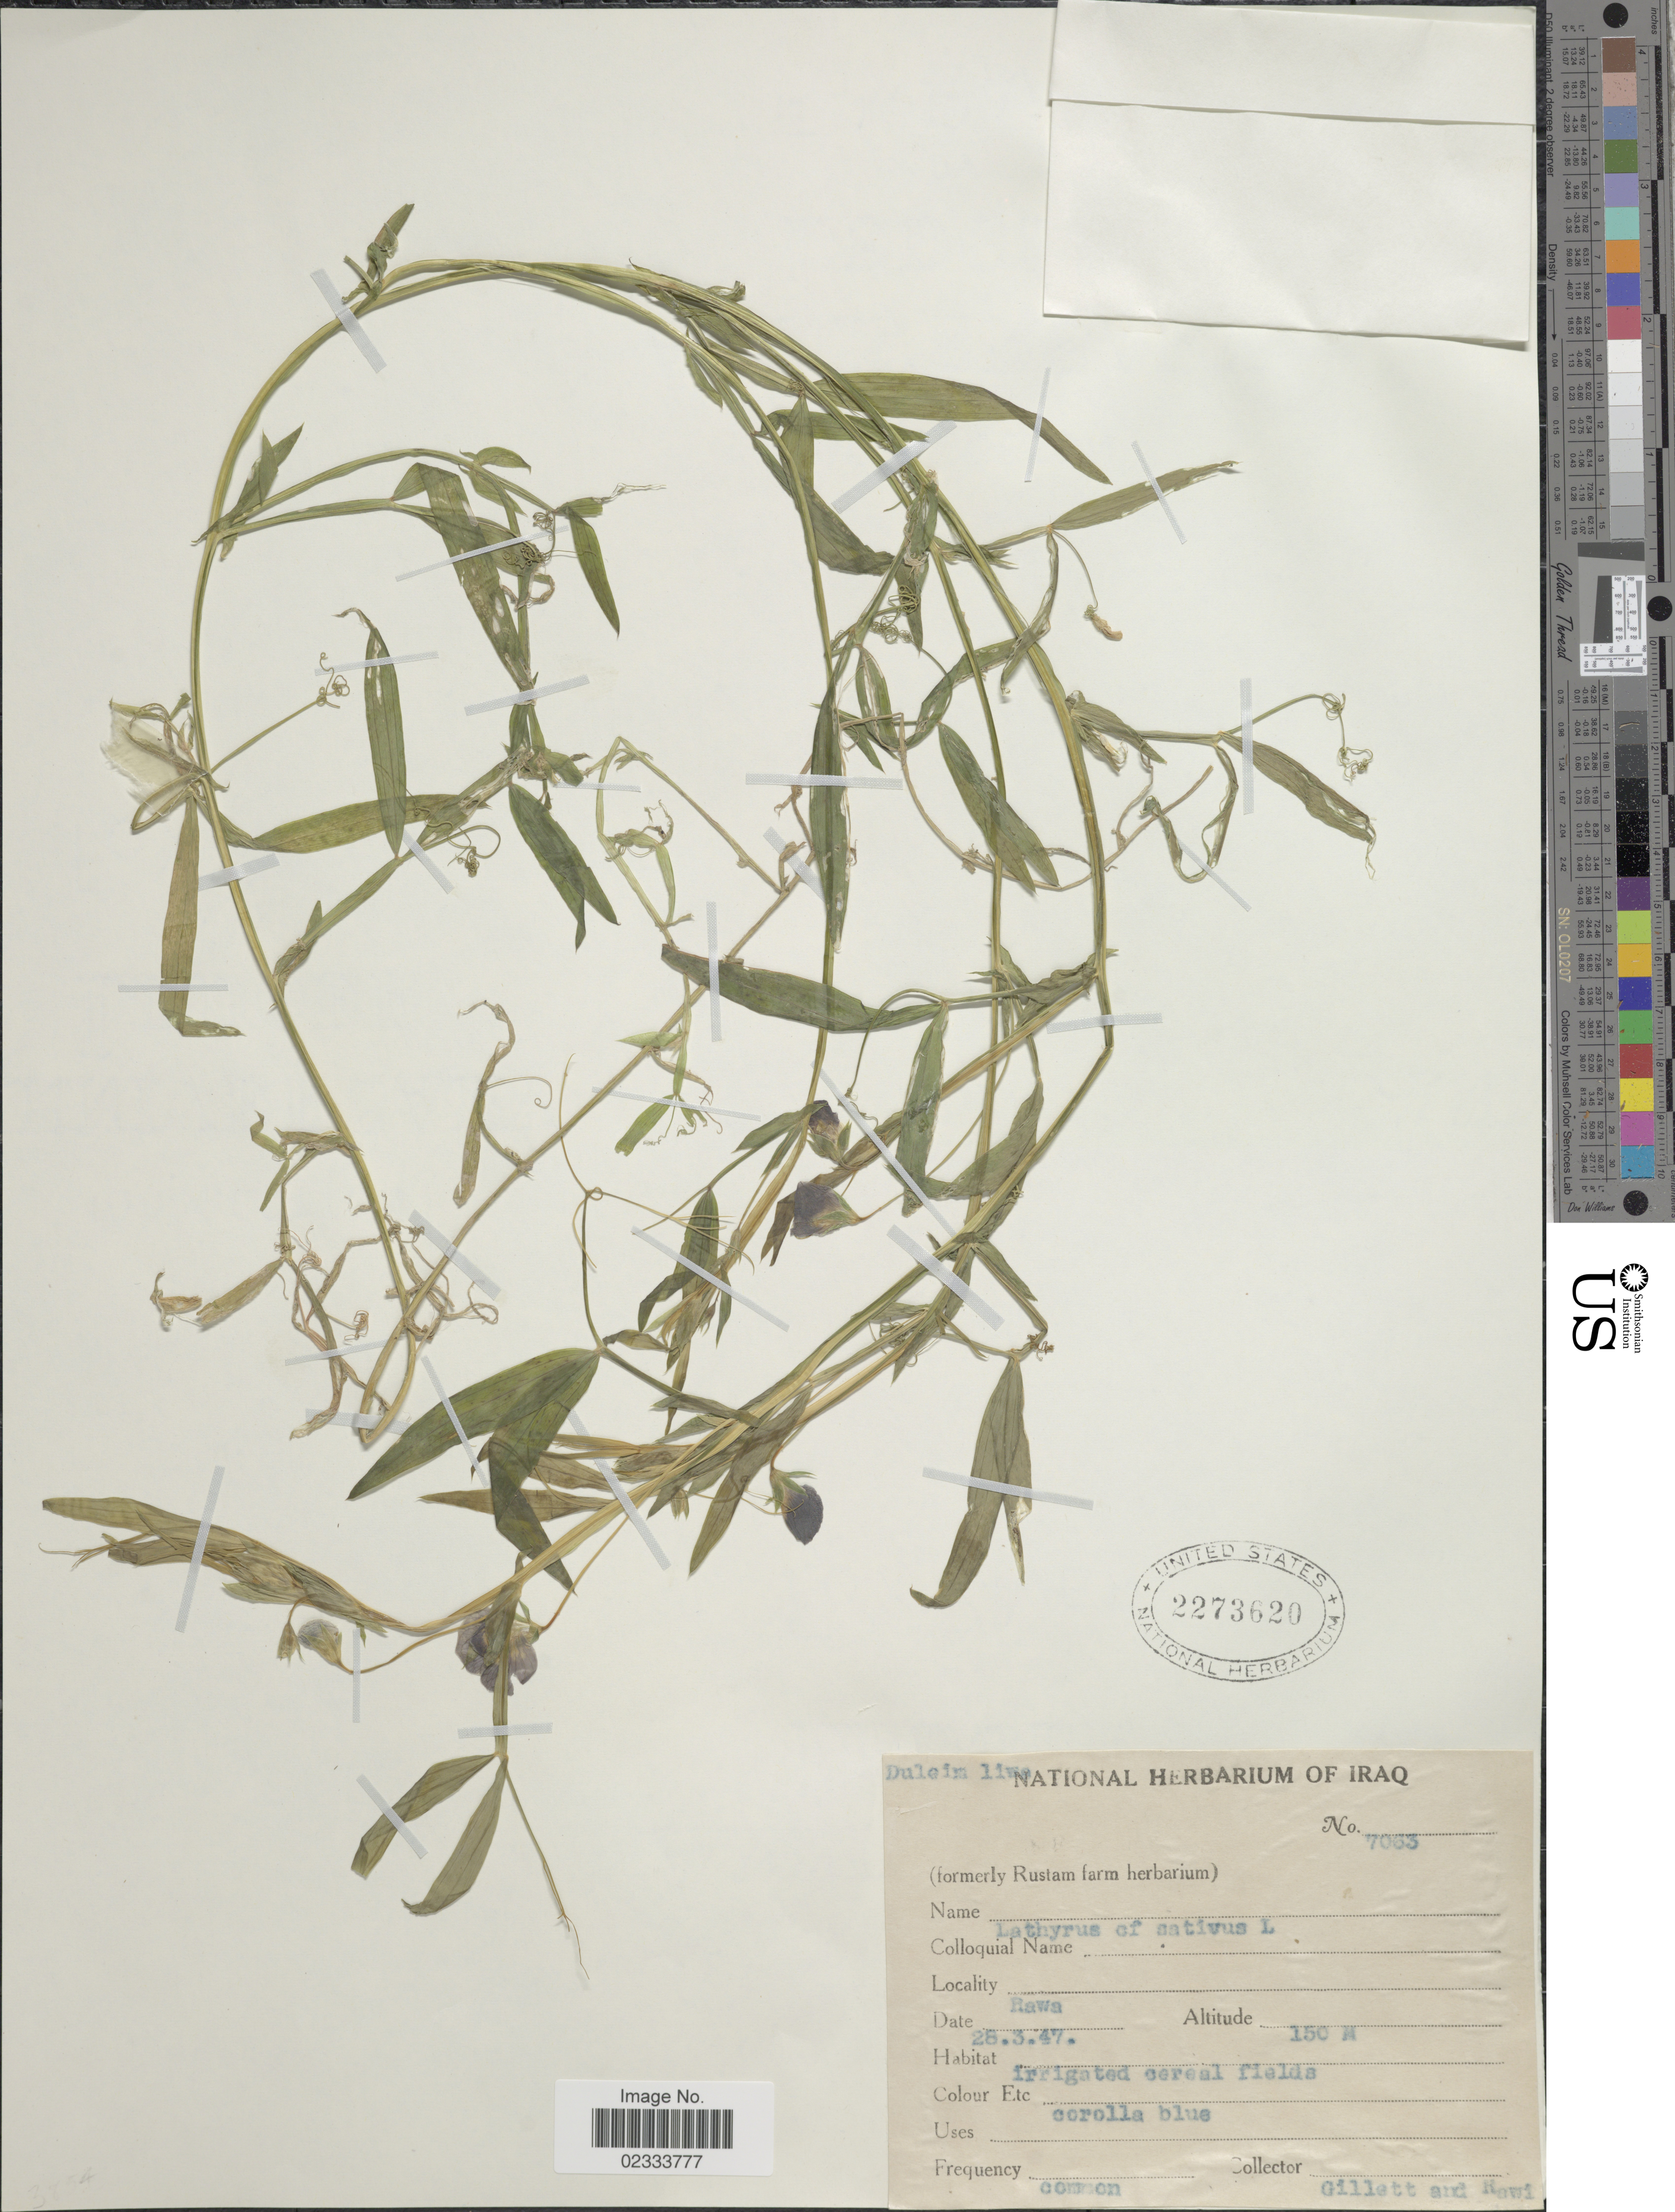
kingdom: Plantae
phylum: Tracheophyta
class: Magnoliopsida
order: Fabales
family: Fabaceae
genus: Lathyrus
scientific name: Lathyrus sativus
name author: L.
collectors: Gillett, -- & -. Rawi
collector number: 7063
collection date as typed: Transcribed d/m/y: 28/3/47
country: Iraq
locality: Rawa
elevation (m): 150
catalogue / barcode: US 2273620